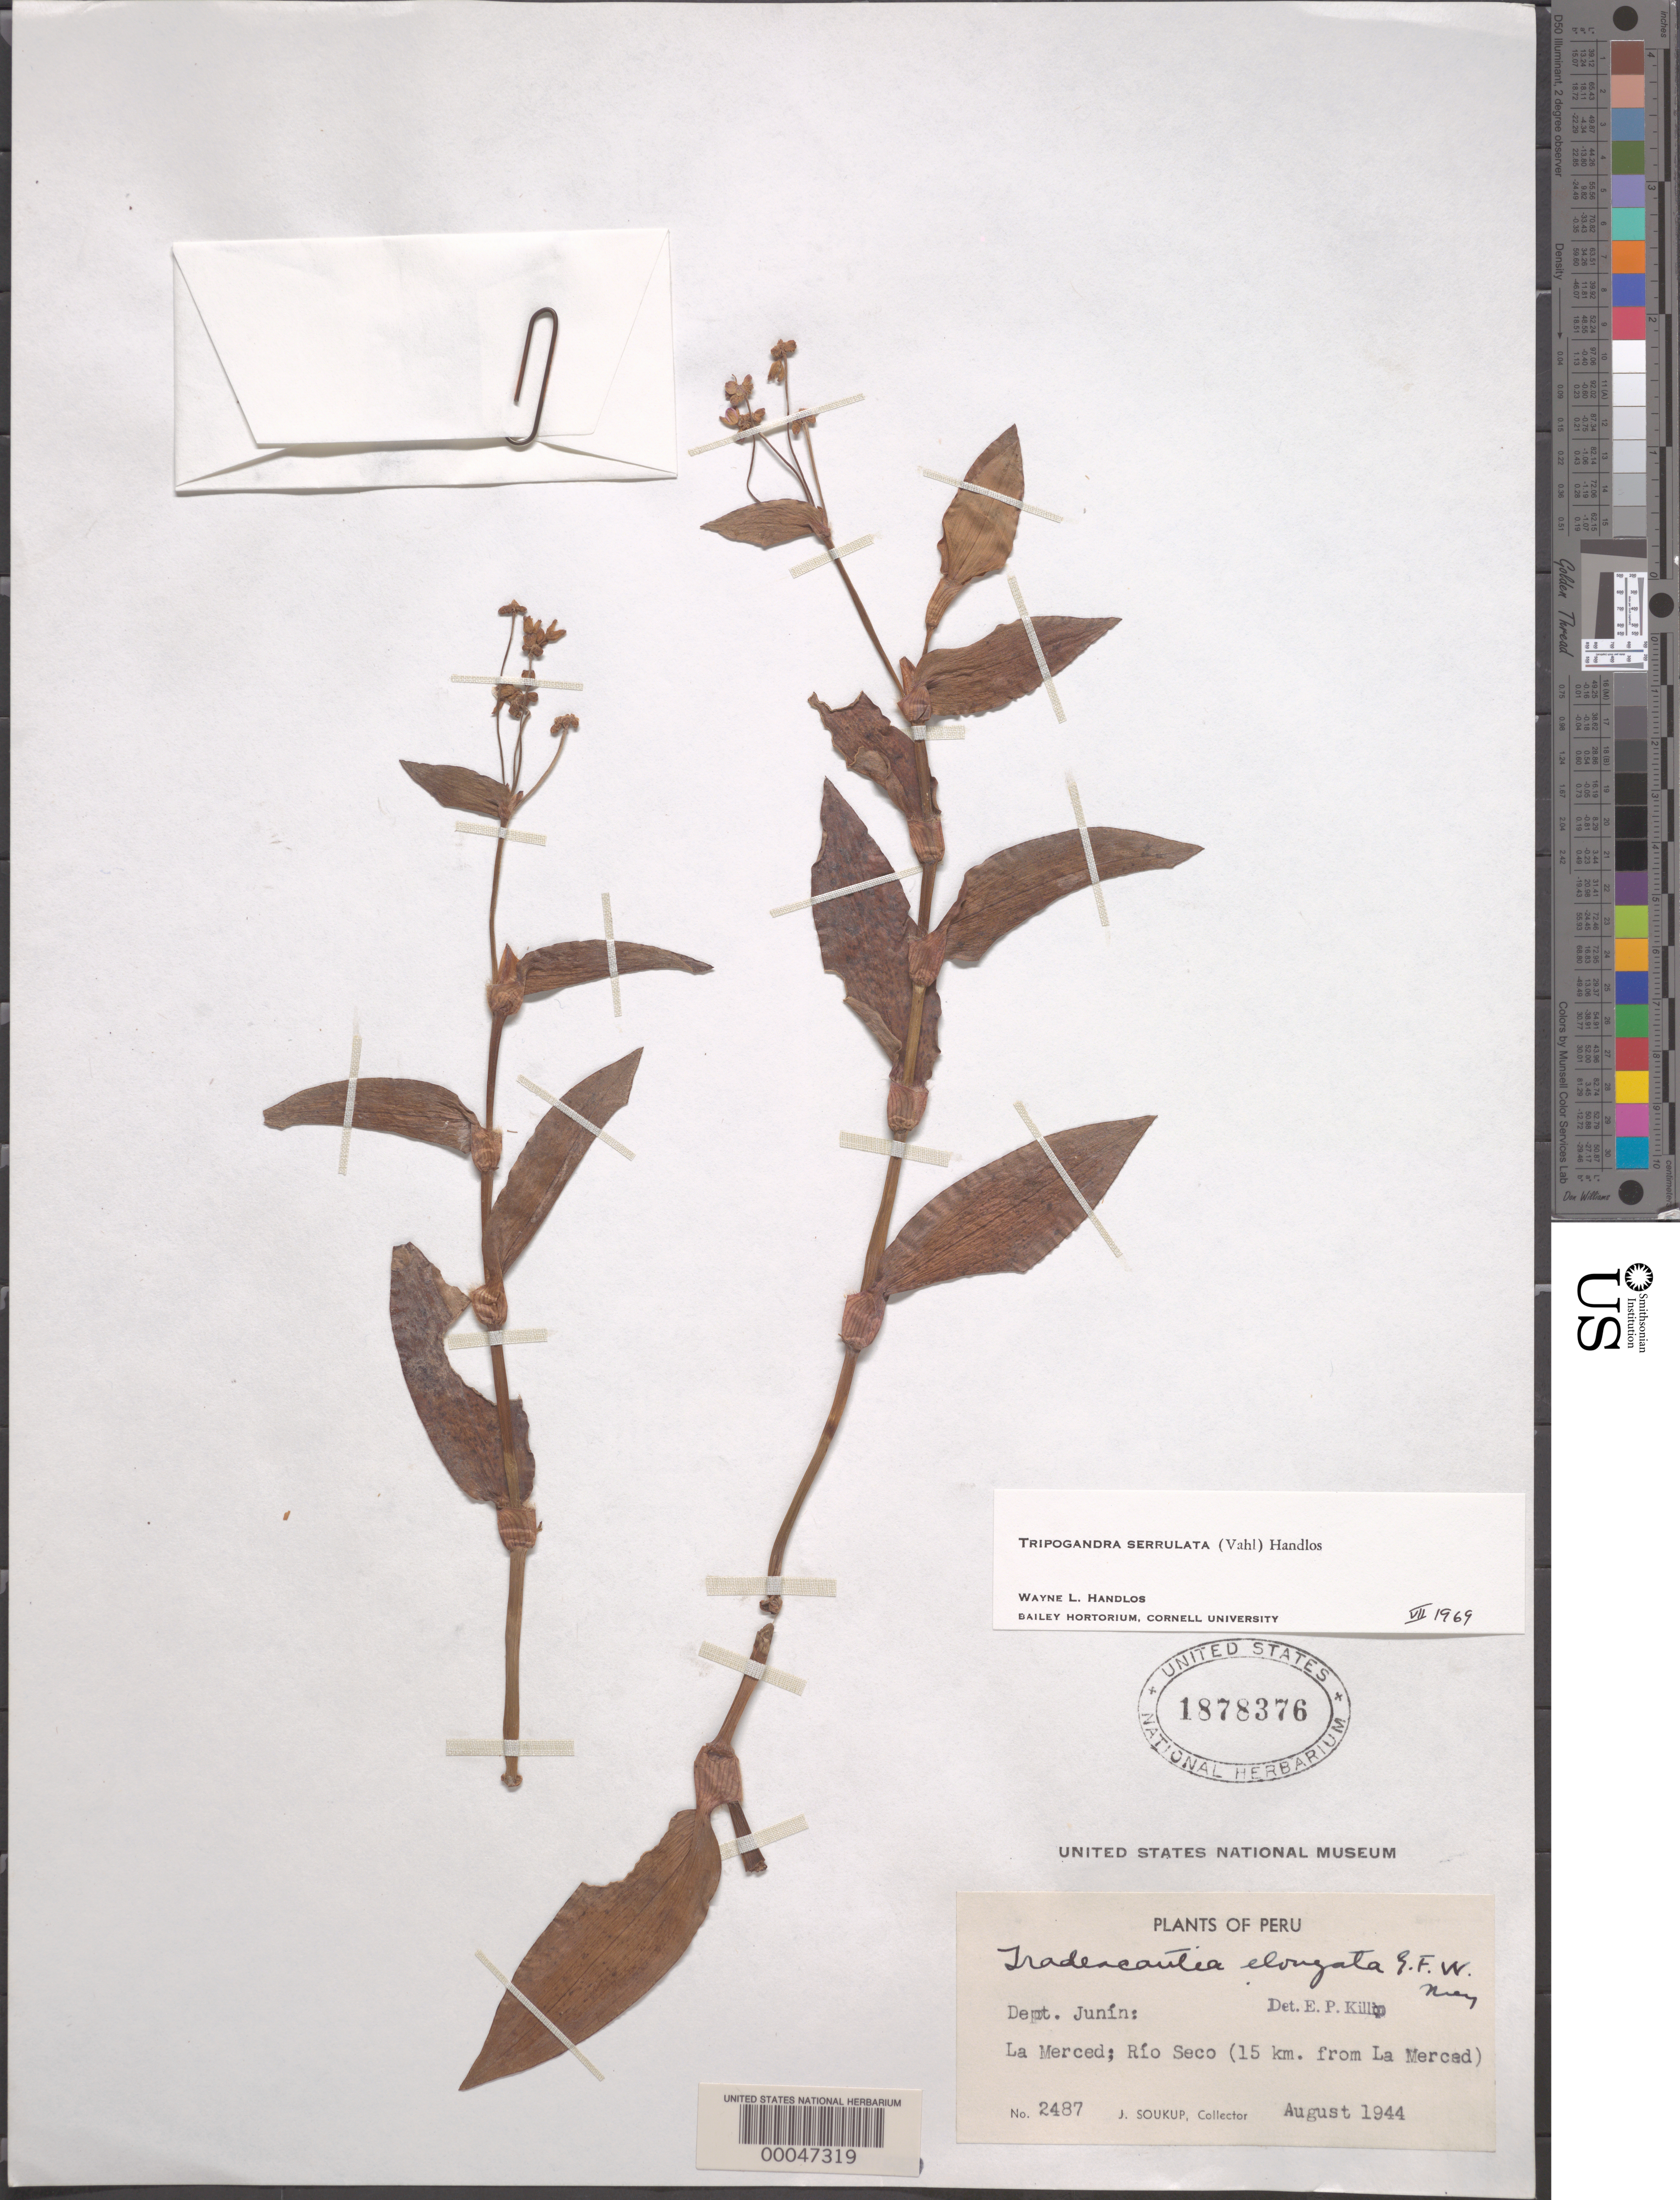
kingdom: Plantae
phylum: Tracheophyta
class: Liliopsida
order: Commelinales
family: Commelinaceae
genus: Tripogandra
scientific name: Tripogandra serrulata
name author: (Vahl) Handlos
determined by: Handlos, W. L.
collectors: J. J. Soukup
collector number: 2487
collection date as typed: Aug 1944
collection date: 1944-08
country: Peru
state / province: Junín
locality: La merced, rio seco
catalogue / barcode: US 1878376